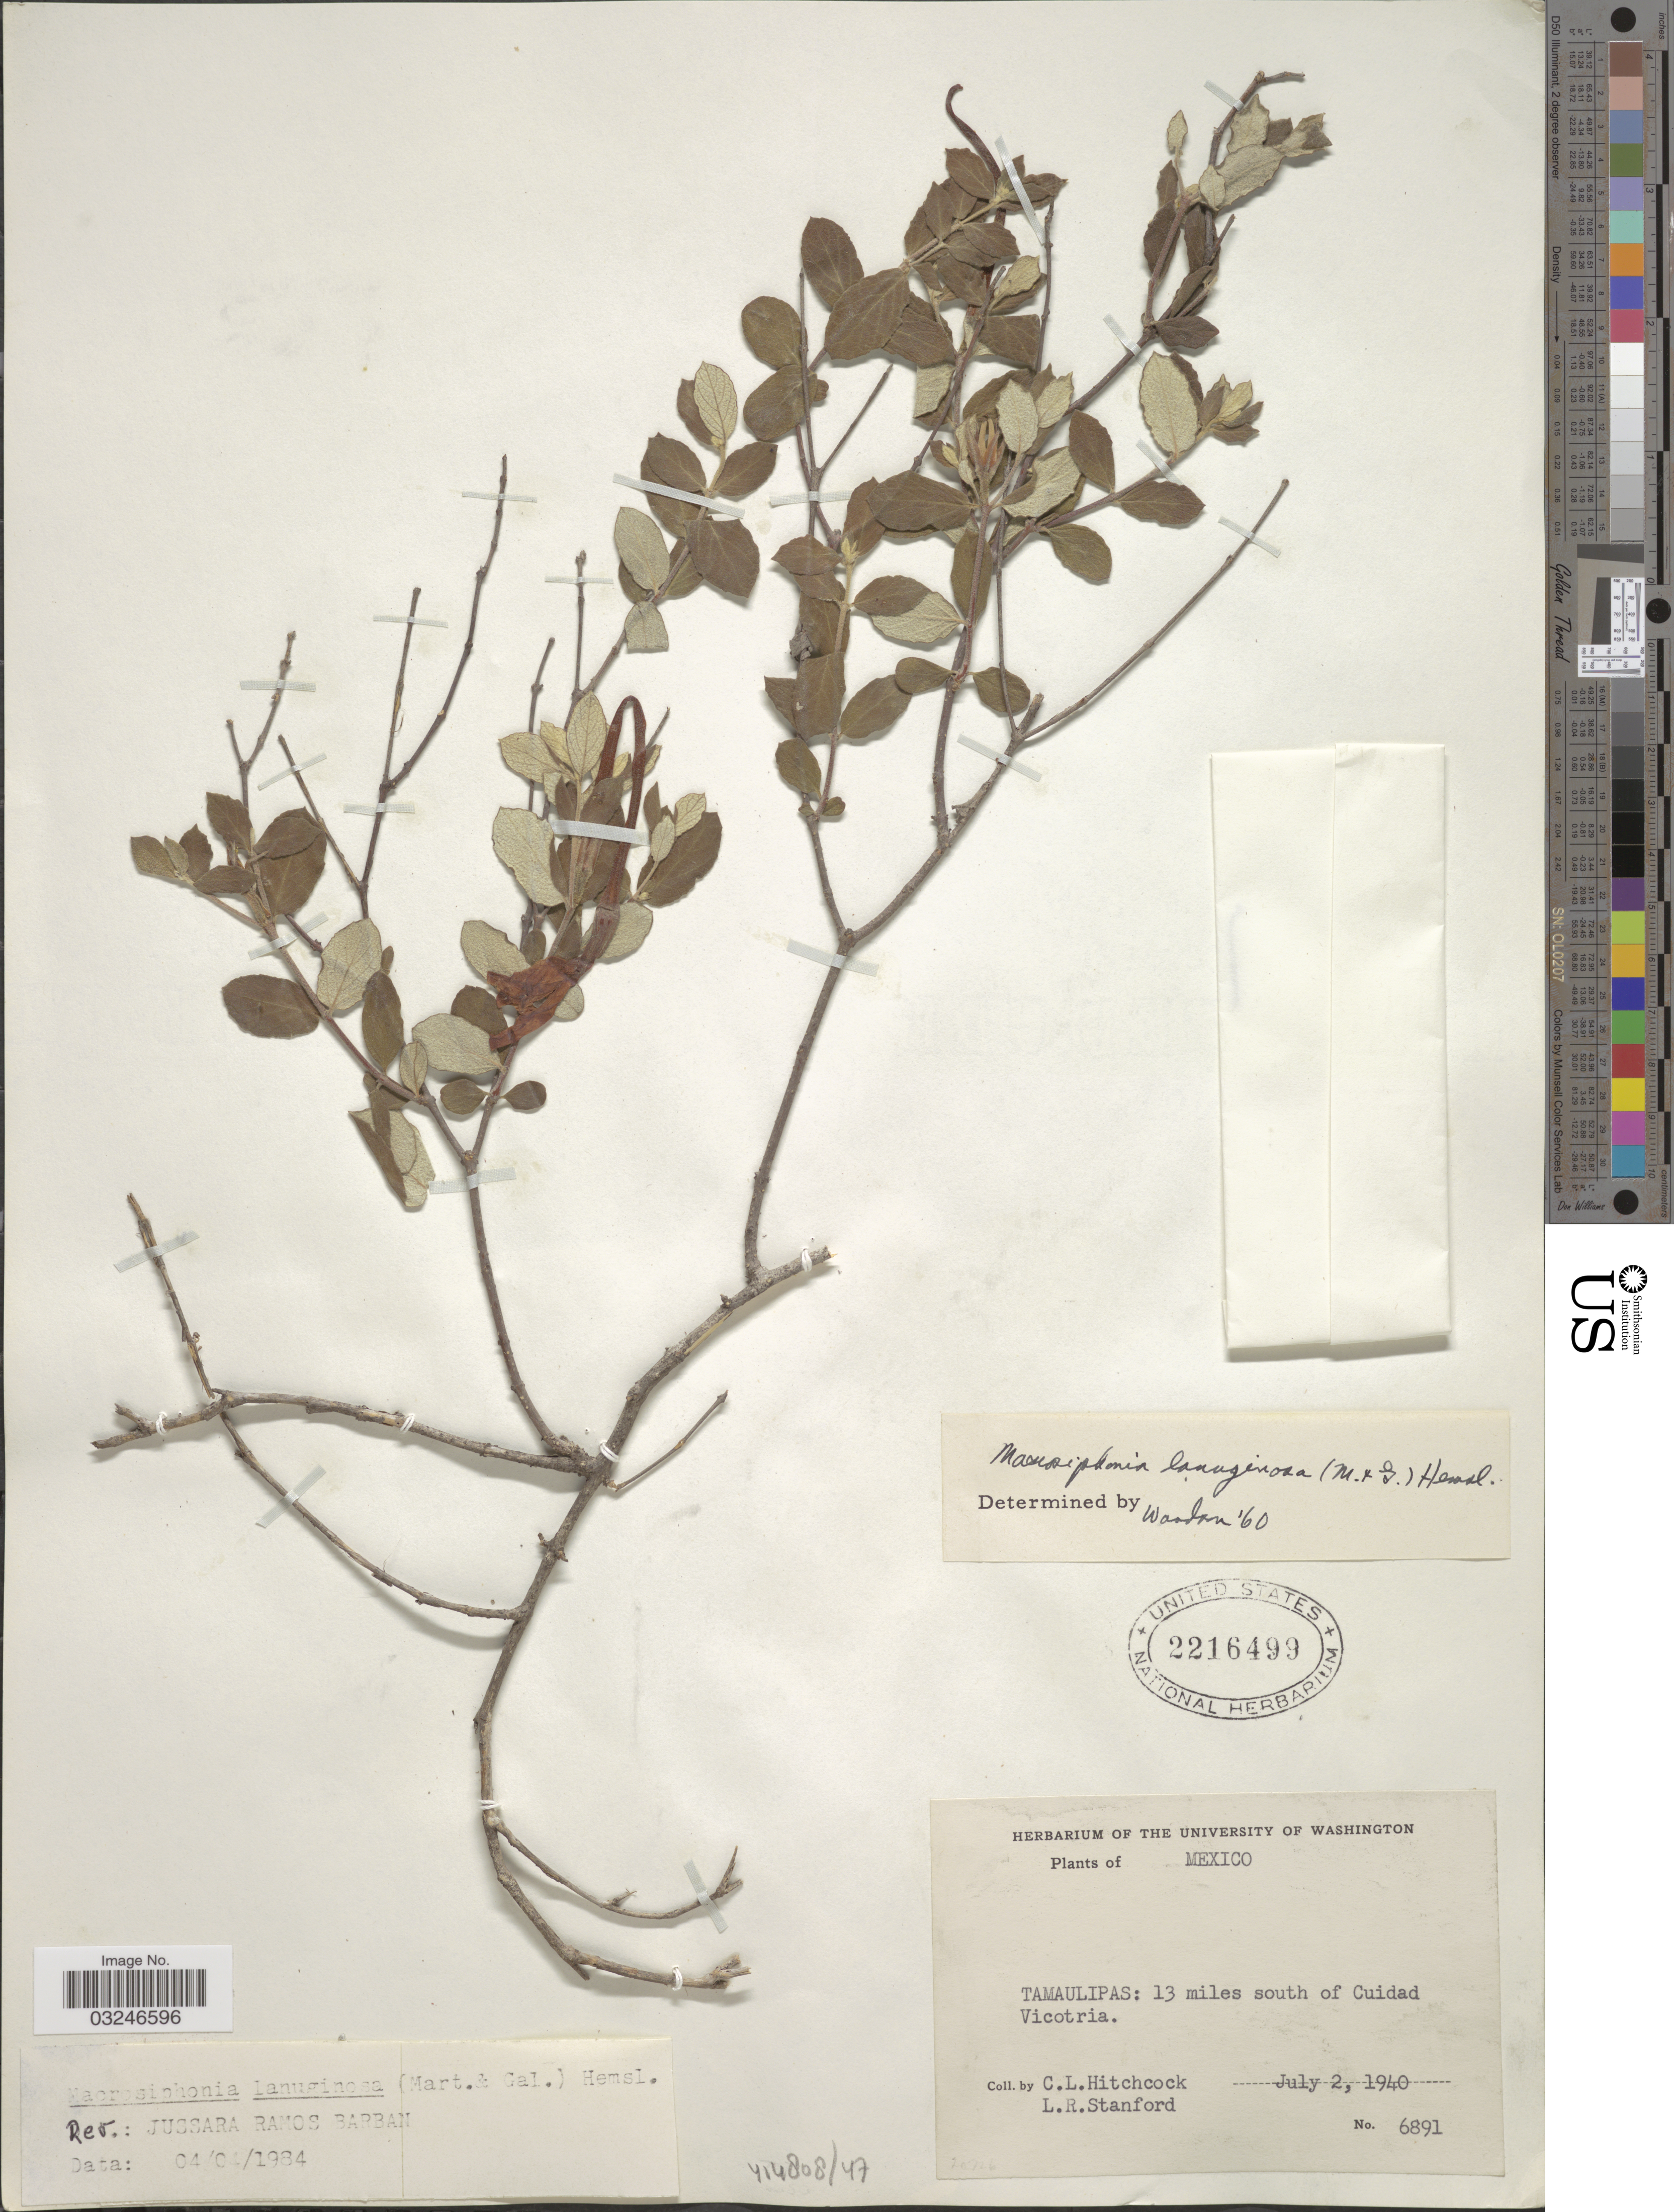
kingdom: Plantae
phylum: Tracheophyta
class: Magnoliopsida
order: Gentianales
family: Apocynaceae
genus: Macrosiphonia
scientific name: Macrosiphonia lanuginosa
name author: (M. Martens & Galeotti) Hemsl.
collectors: C. L. Hitchcock & L. Standford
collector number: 6891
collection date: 1940-07-02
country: Mexico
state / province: Tamaulipas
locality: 13 miles south of Cuidad Vicotria.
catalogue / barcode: US 2216499